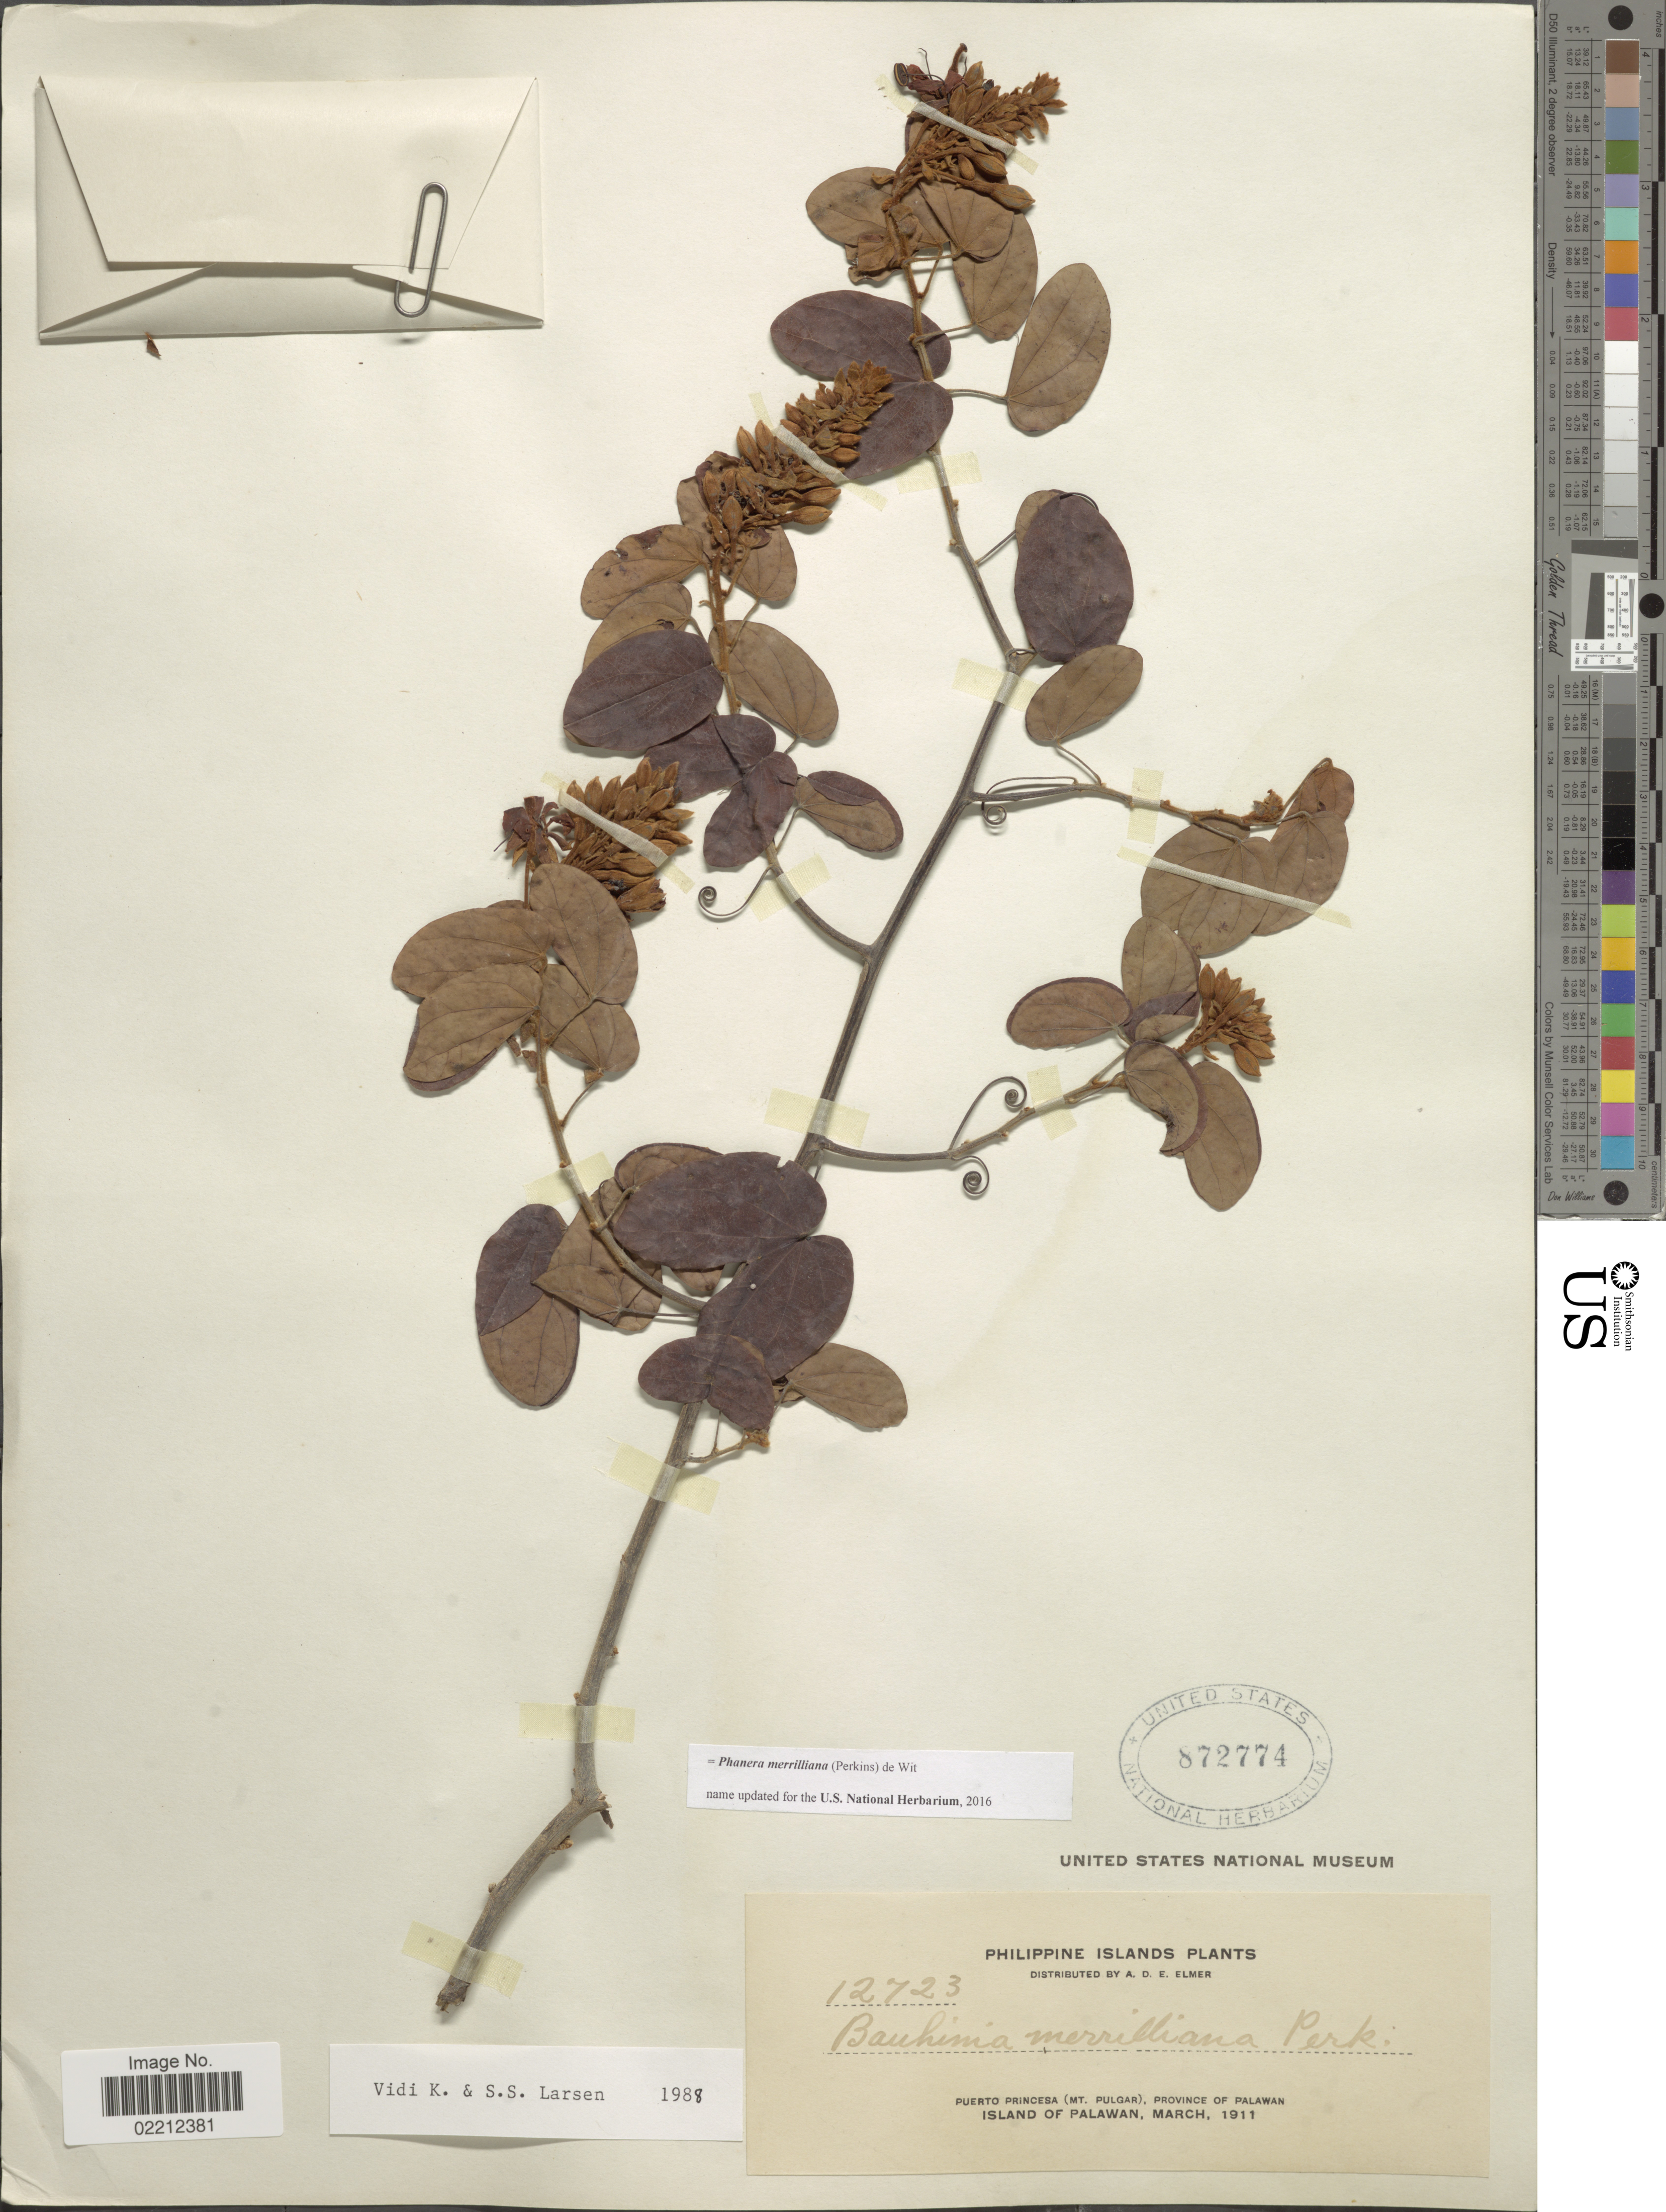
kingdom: Plantae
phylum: Tracheophyta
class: Magnoliopsida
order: Fabales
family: Fabaceae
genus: Phanera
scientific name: Phanera merrilliana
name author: (Perkins) de Wit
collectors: A. D. E. Elmer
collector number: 12723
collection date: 1911-03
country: Philippines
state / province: Mimaropa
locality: Puerto Princesa (Mt. Pulgar), province of Palawan, Island of Palawan.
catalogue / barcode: US 872774